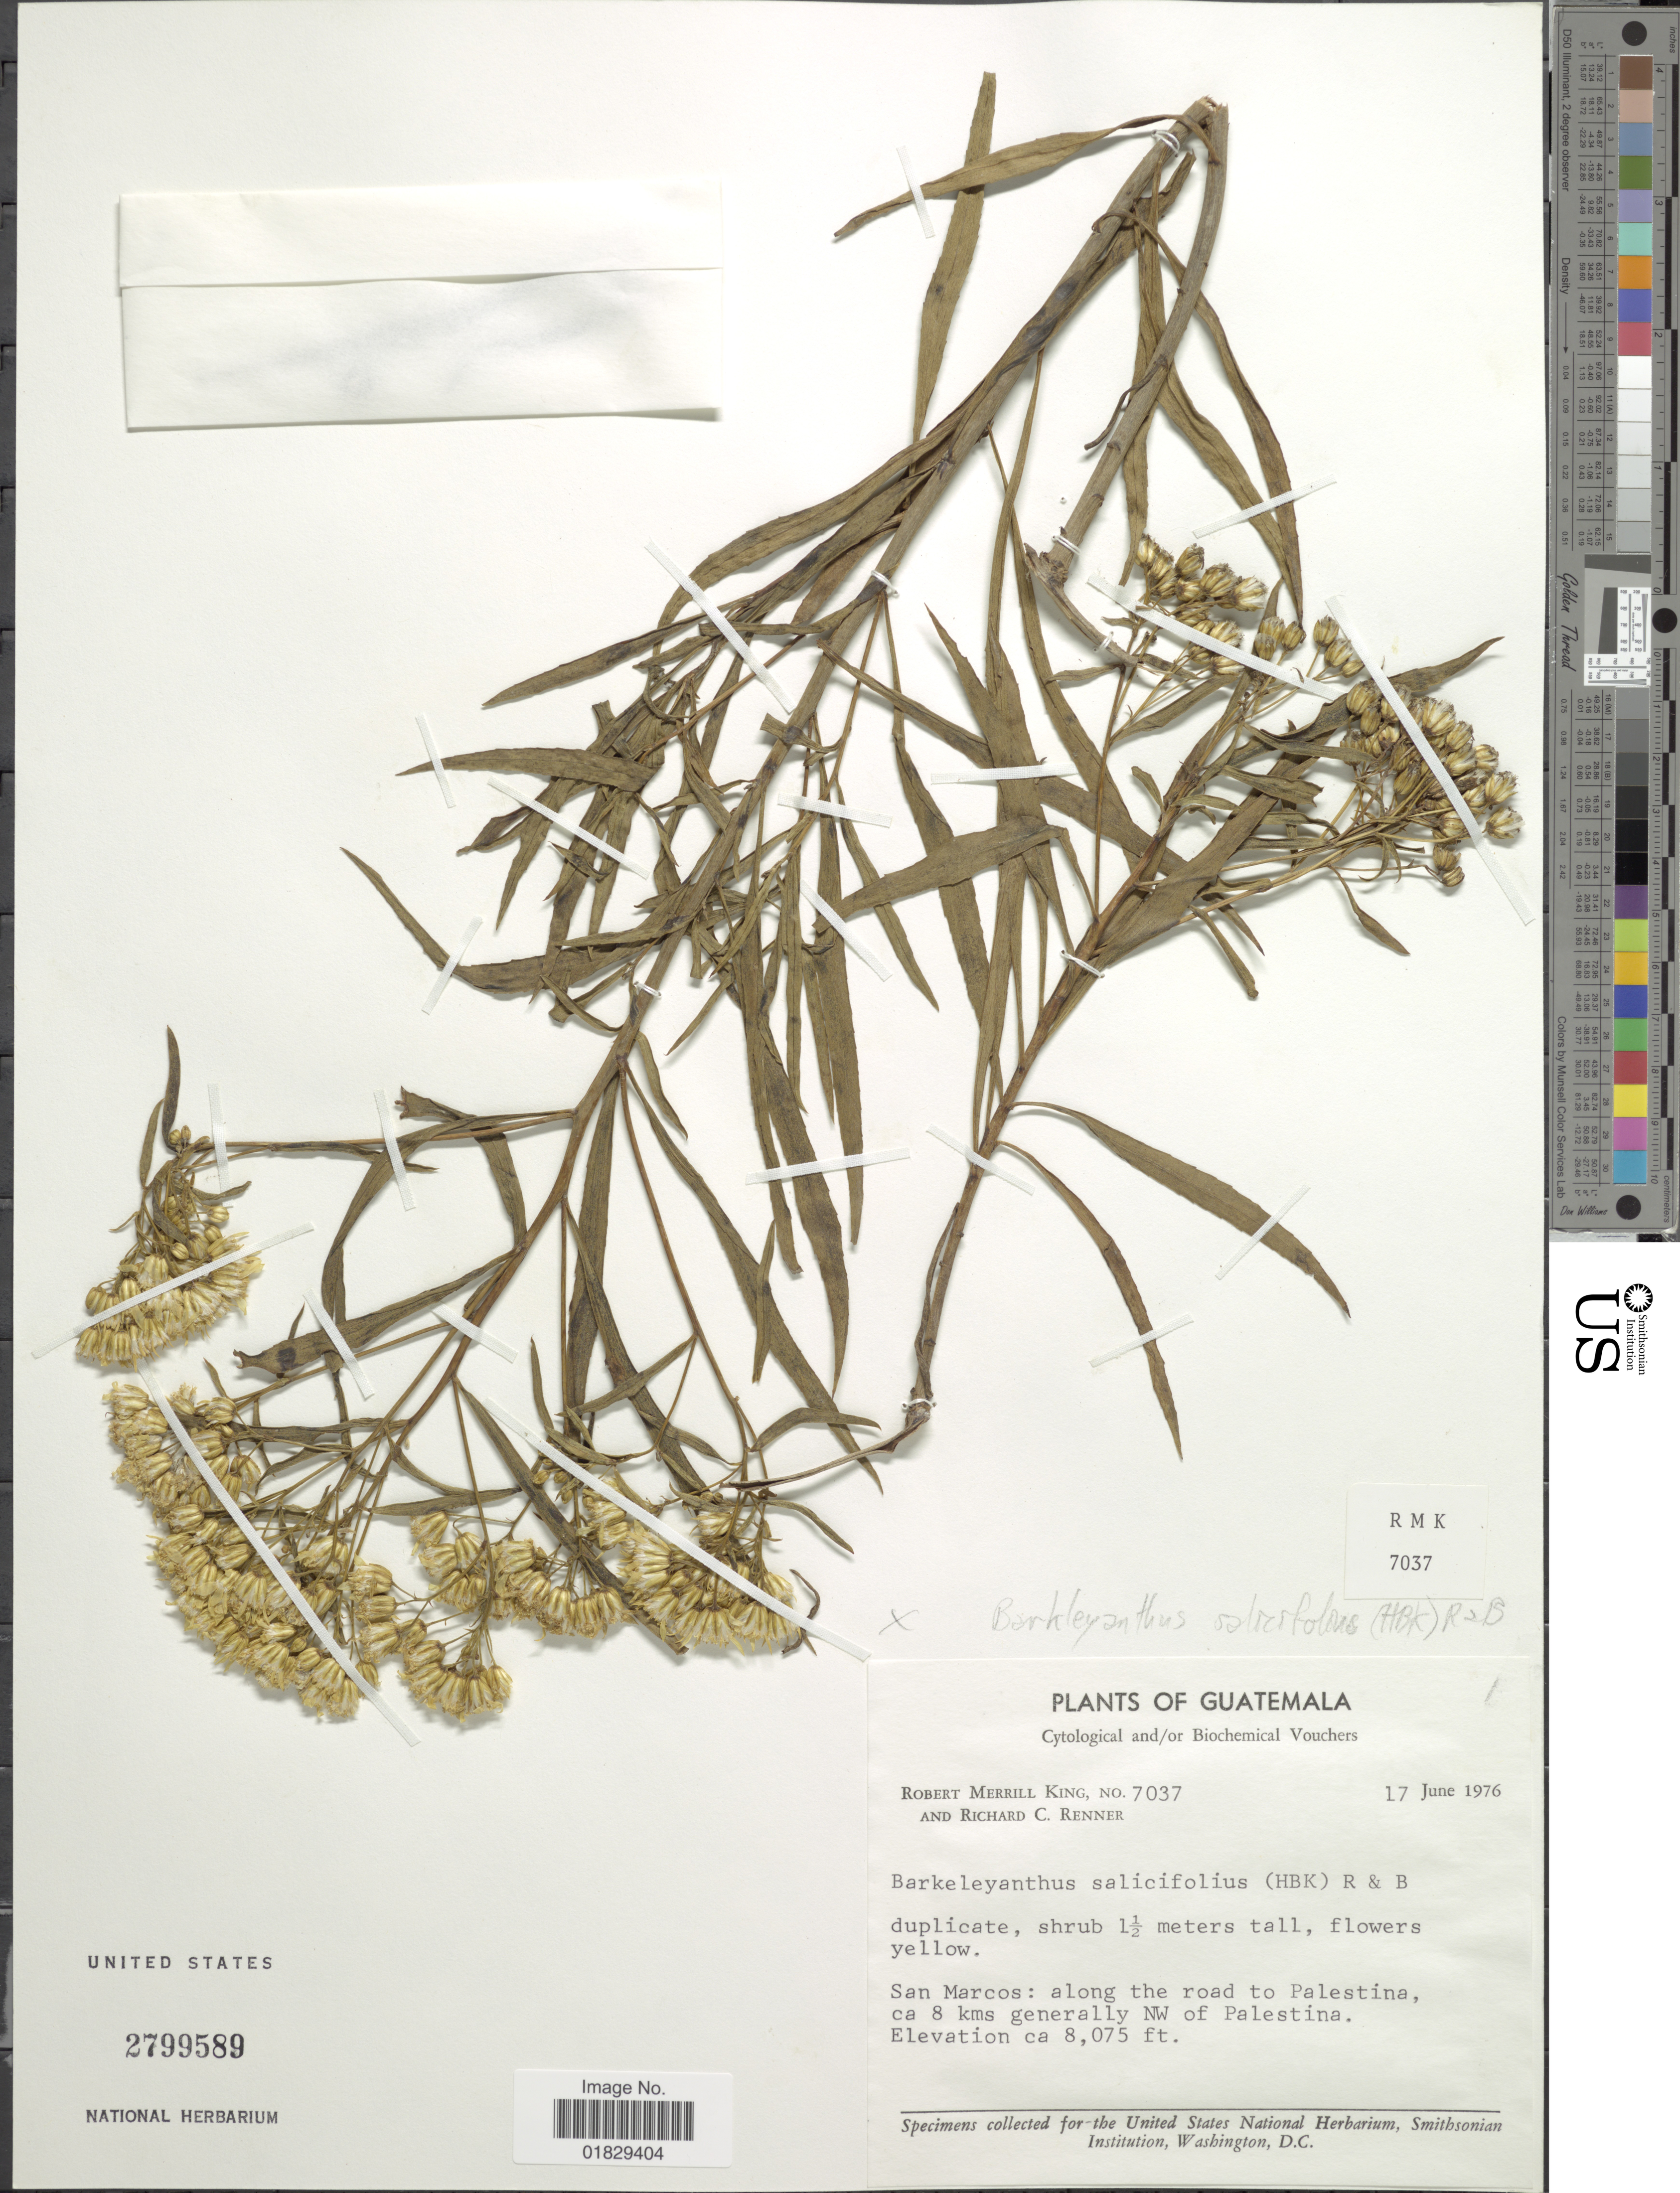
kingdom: Plantae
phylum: Tracheophyta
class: Magnoliopsida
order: Asterales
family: Asteraceae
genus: Barkleyanthus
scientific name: Barkleyanthus salicifolius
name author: (Kunth) H. Rob. & Brettell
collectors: R. M. King & R. C. Renner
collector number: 7037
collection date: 1976-06-17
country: Guatemala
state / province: San Marcos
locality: San Marcos: along the road to Palestina, ca 8 kms generally NW of Palestina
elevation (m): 2461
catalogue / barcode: US 2799589